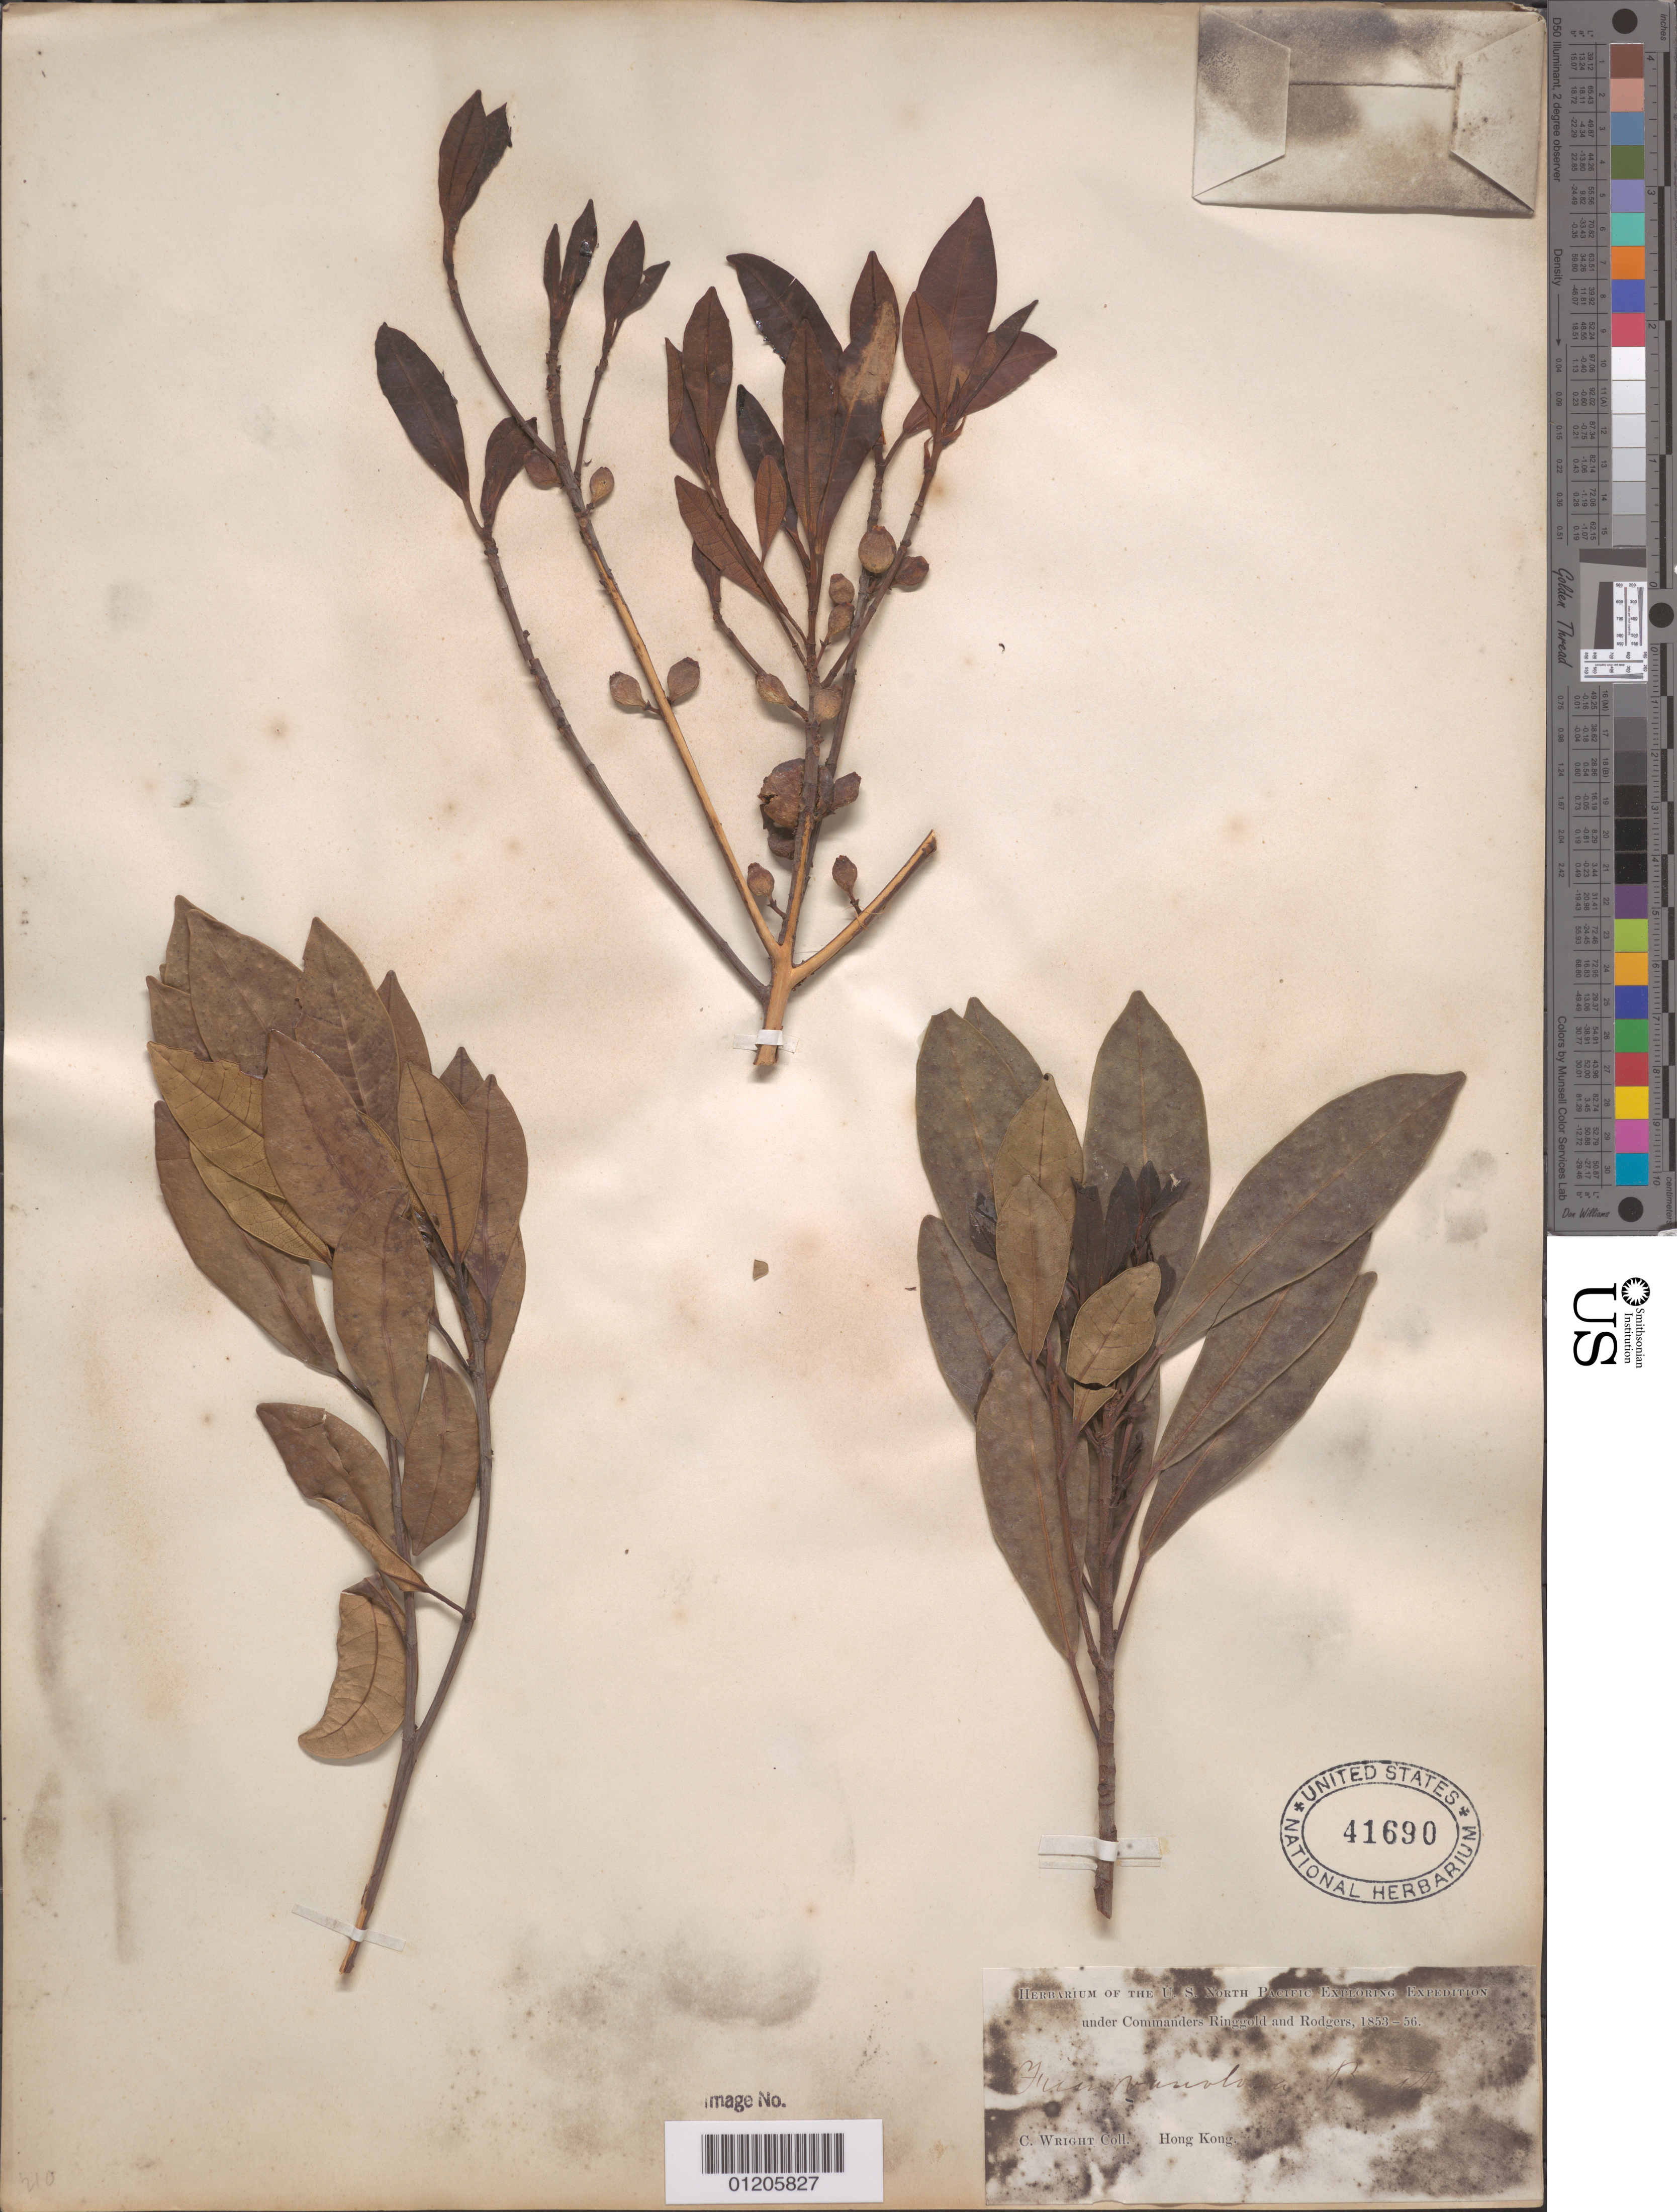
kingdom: Plantae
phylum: Tracheophyta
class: Magnoliopsida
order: Rosales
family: Moraceae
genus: Ficus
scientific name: Ficus variolosa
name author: Lindl. ex Benth.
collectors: C. Wright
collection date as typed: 1853 to -- -- 1856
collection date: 1853/1856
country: China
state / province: Hong Kong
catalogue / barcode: US 41690